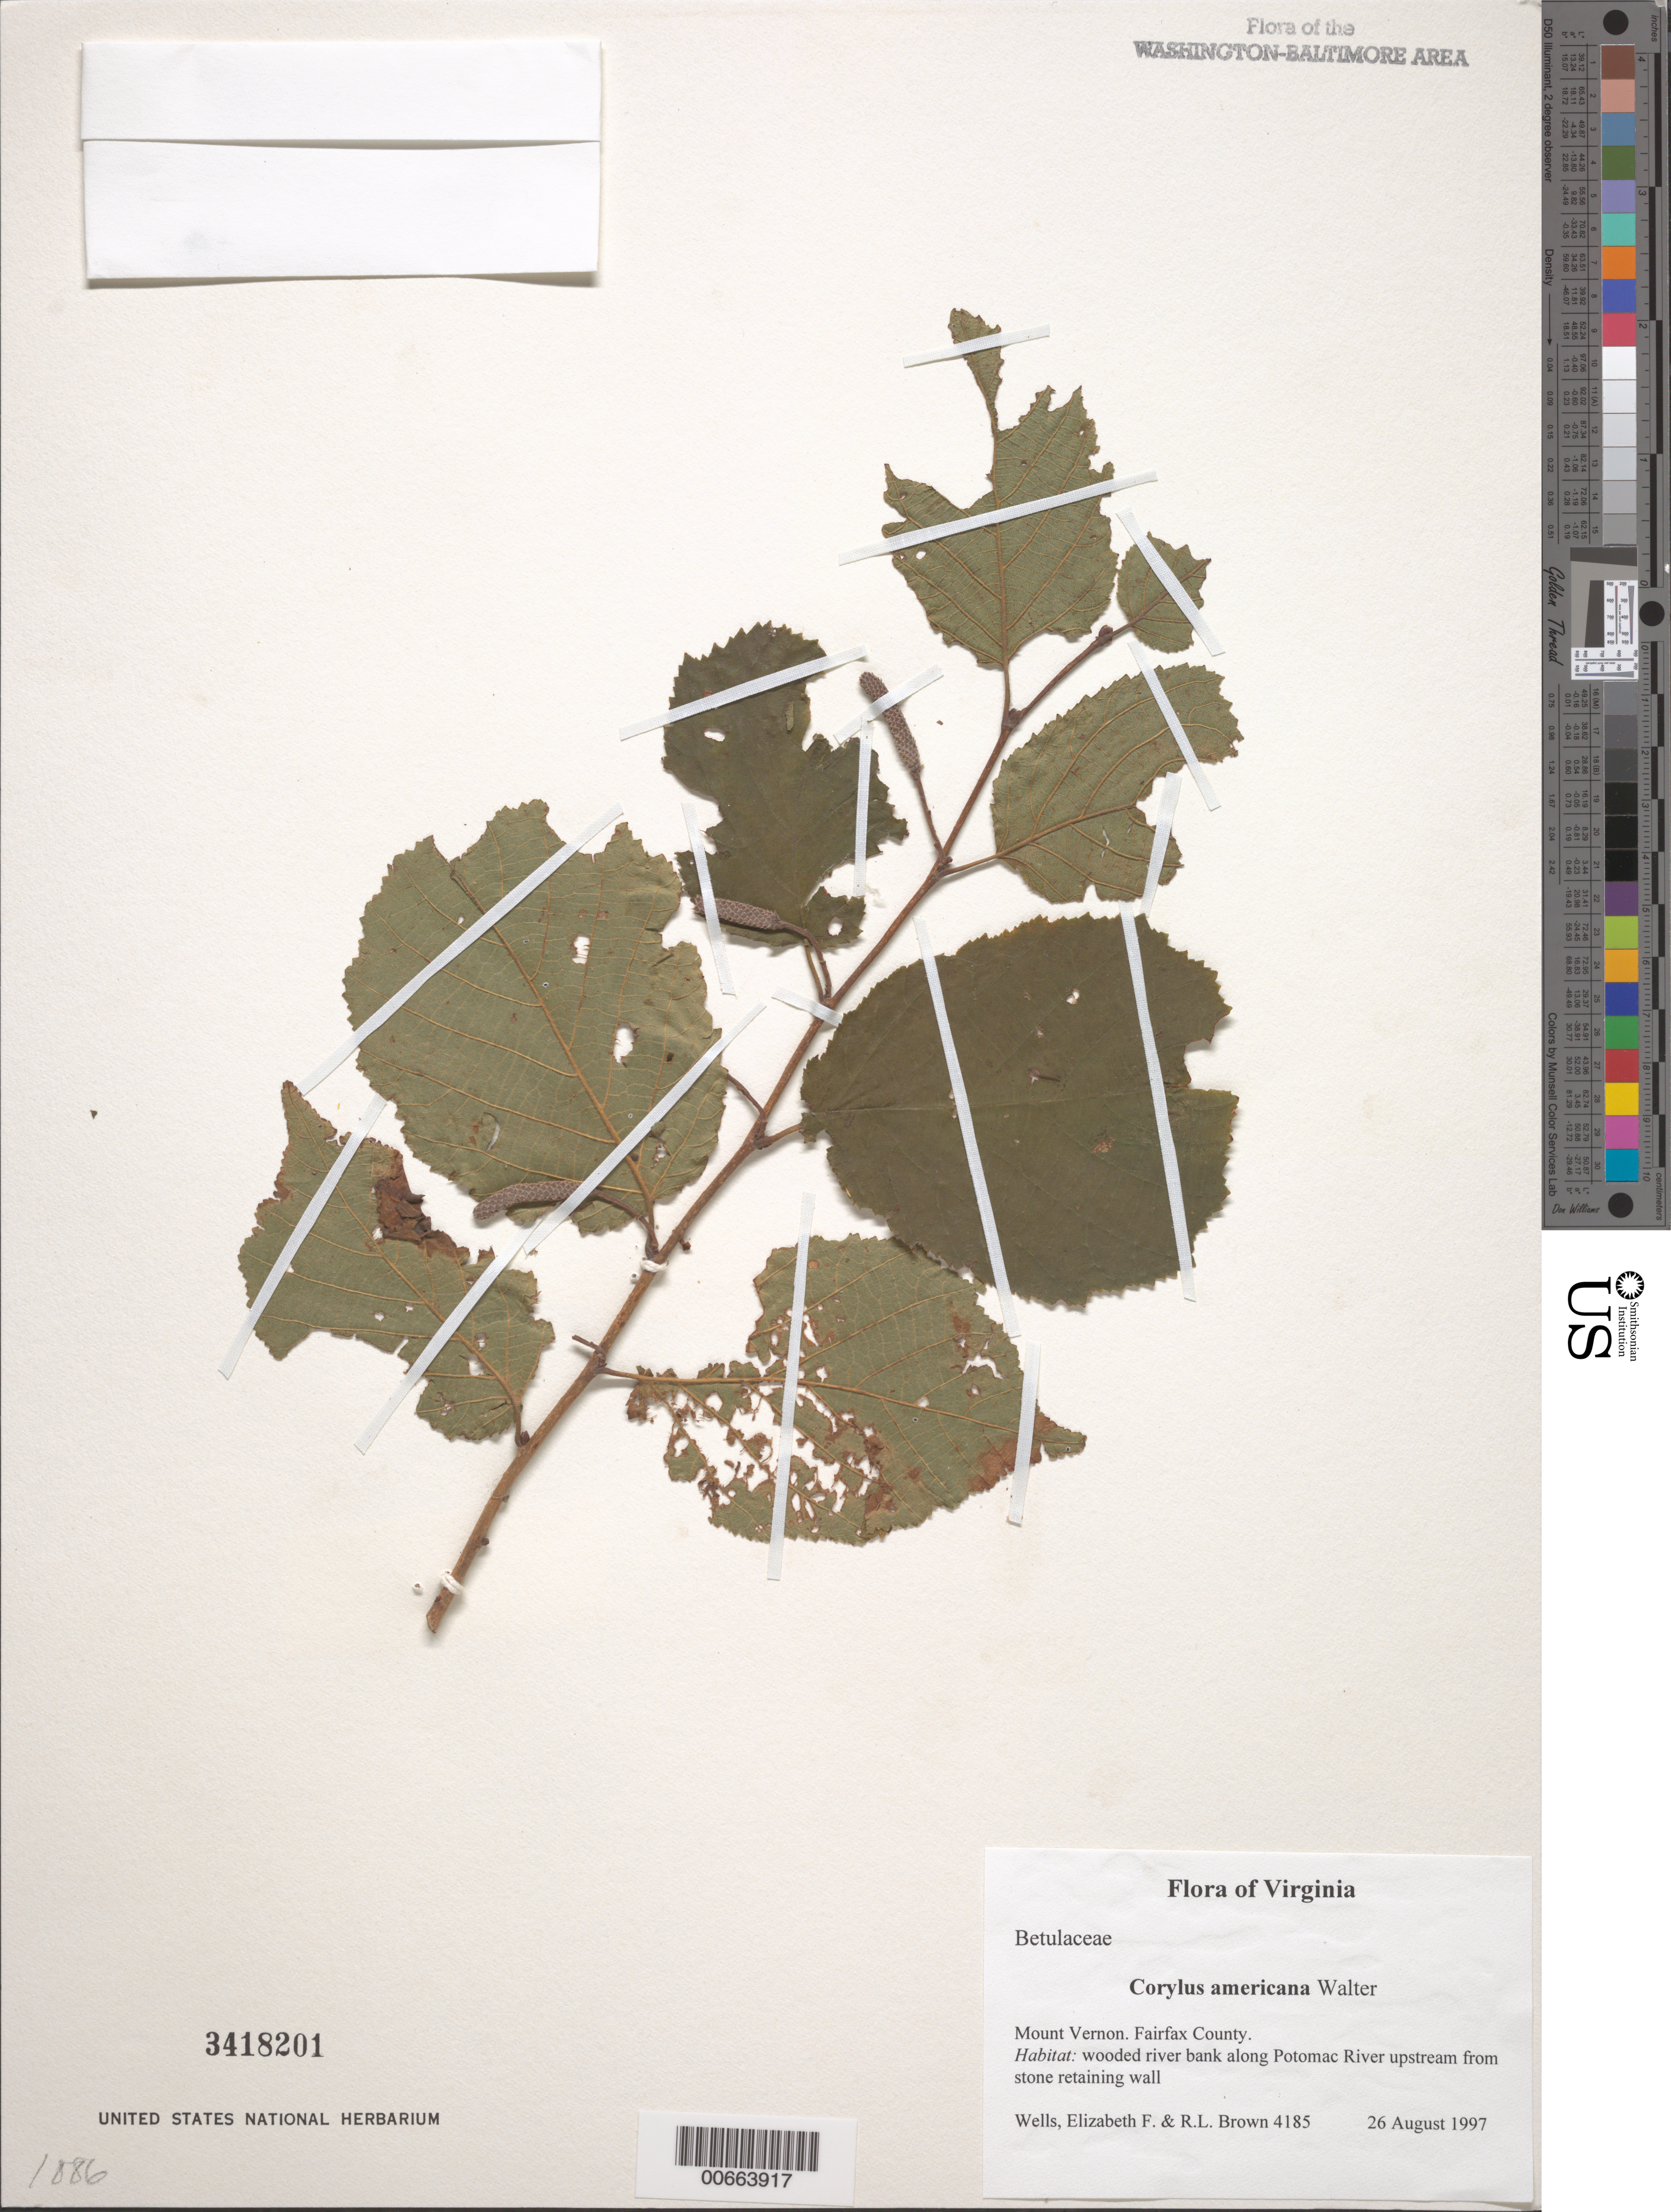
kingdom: Plantae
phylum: Tracheophyta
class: Magnoliopsida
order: Fagales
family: Betulaceae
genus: Corylus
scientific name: Corylus americana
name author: Walter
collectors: E. F. Wells & R. L. Brown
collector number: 4185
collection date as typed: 26 Aug 1997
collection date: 1997-08-26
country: United States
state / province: Virginia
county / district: Fairfax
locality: Mount Vernon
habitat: wooded river bank along Potomac River upstream from stone retaining wall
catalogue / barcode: US 3418201